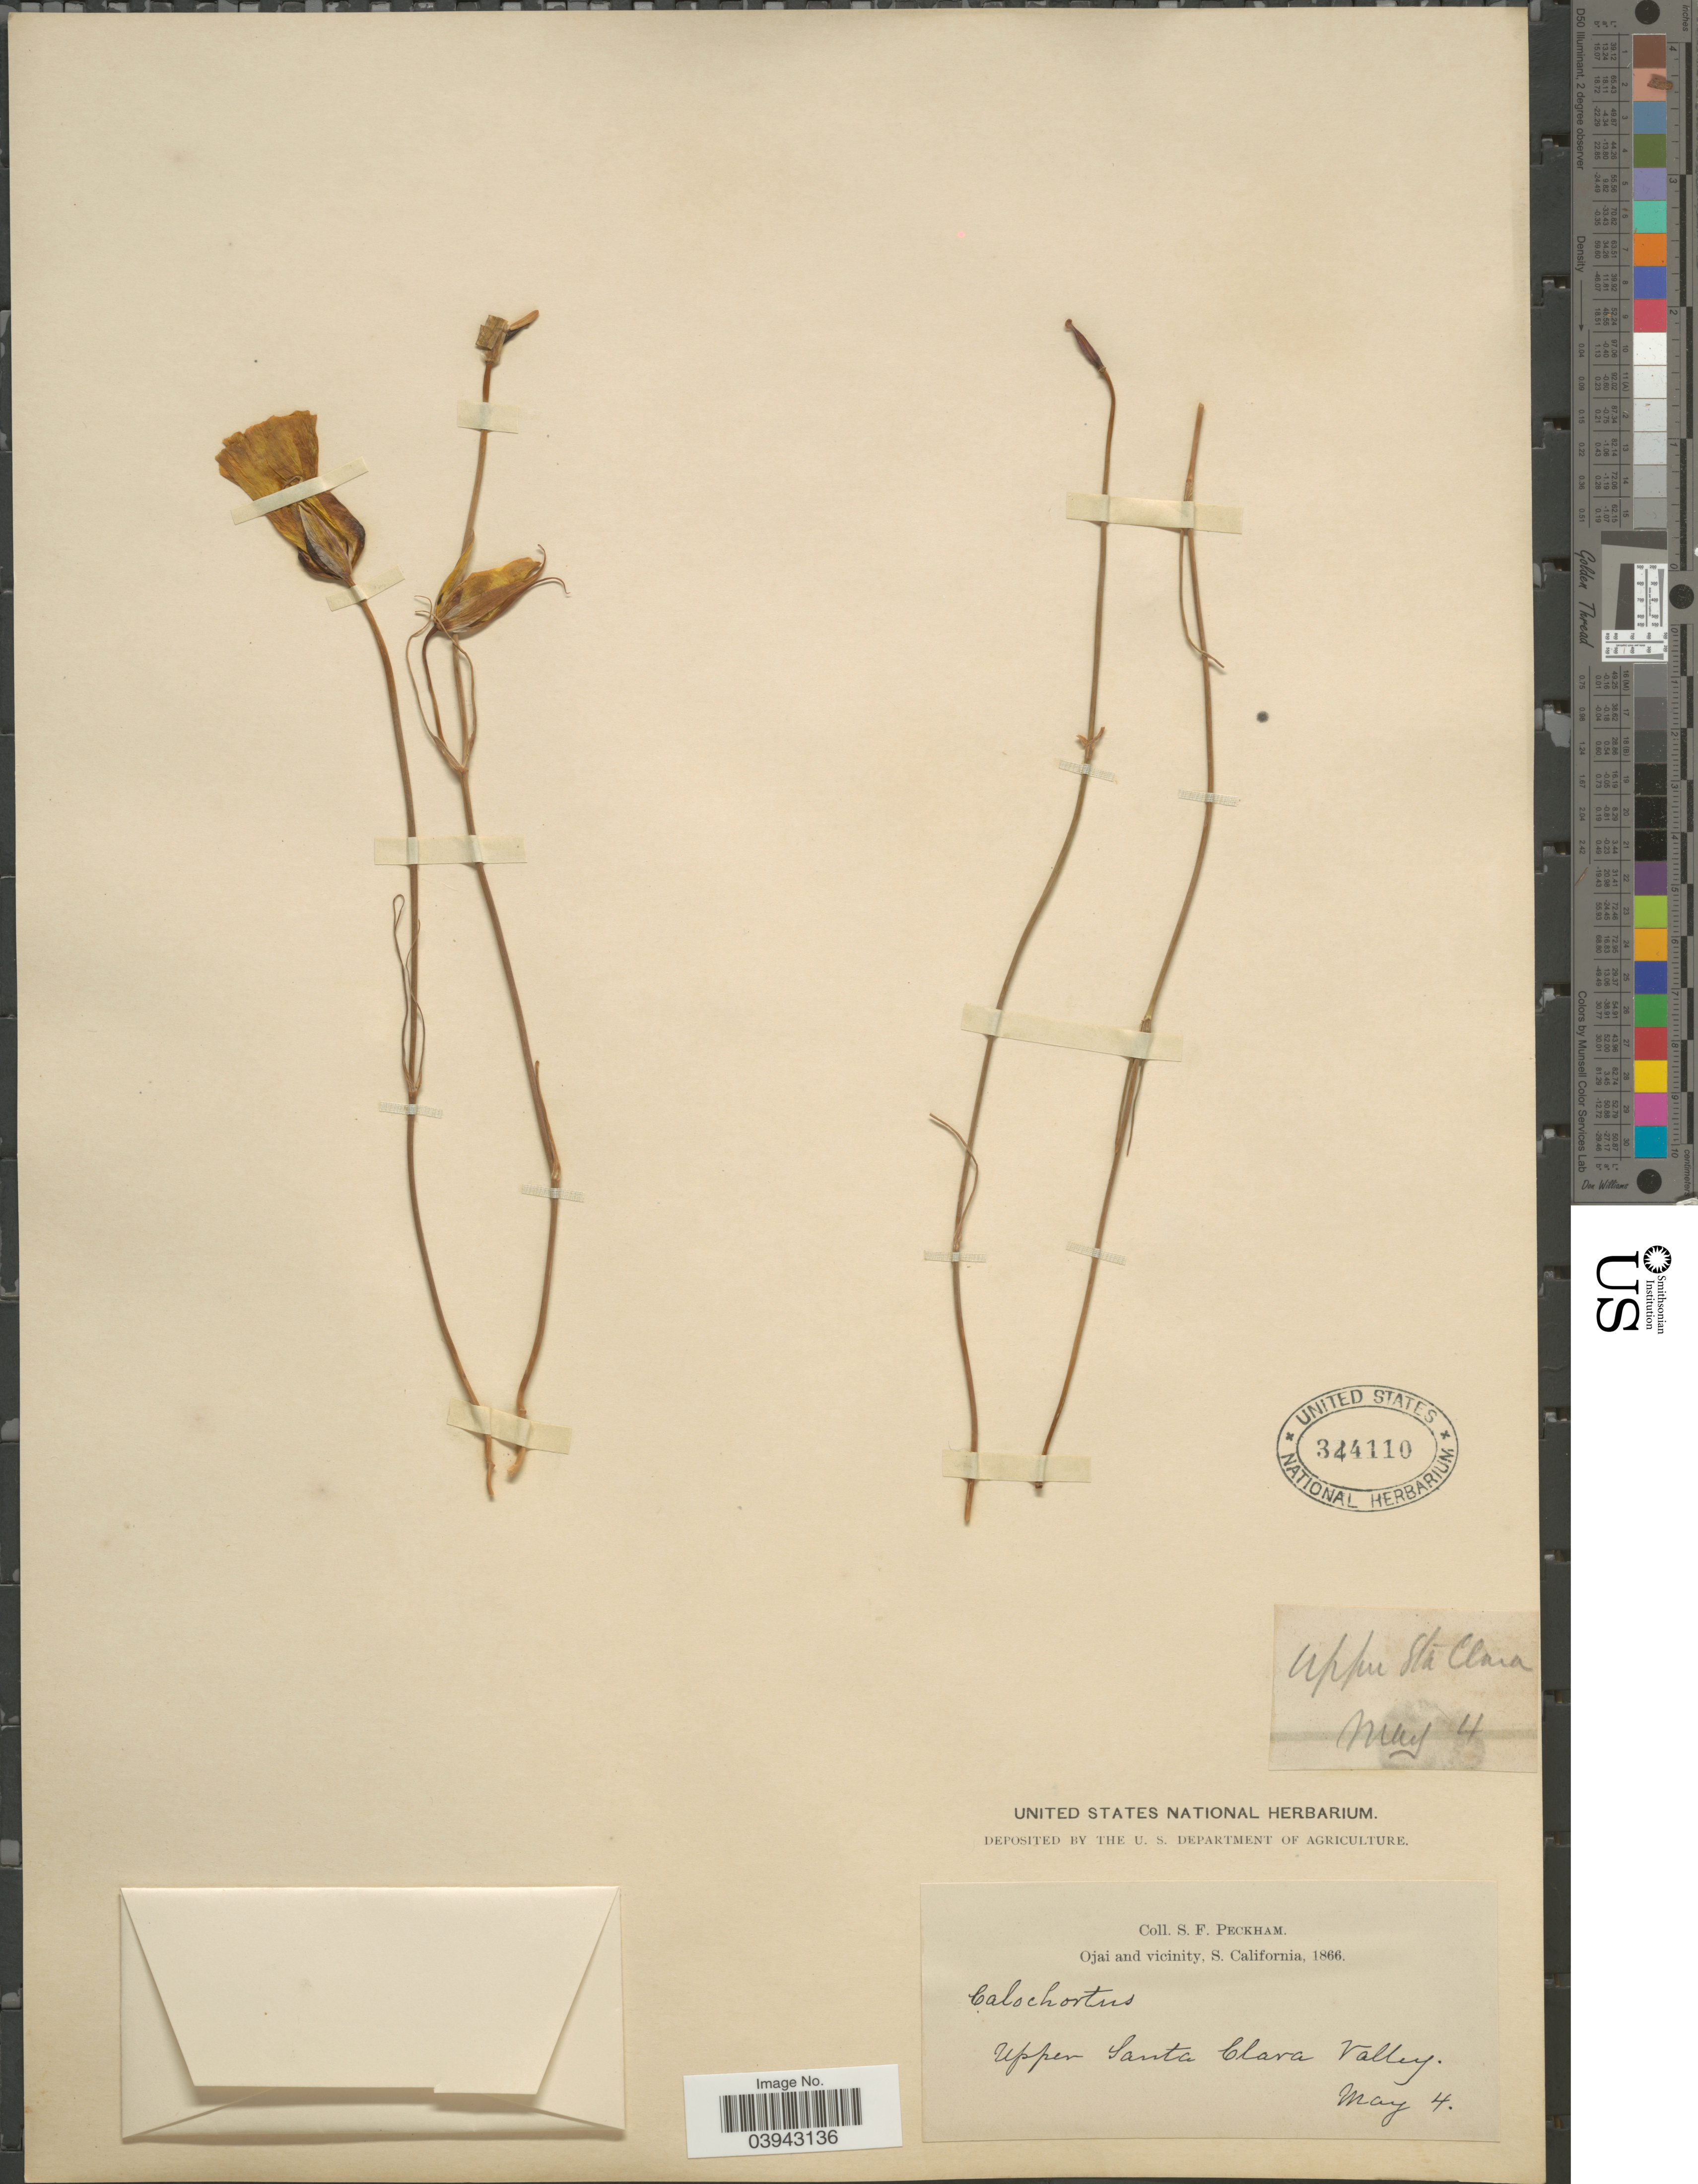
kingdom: Plantae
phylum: Tracheophyta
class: Liliopsida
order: Liliales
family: Liliaceae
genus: Calochortus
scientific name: Calochortus sp.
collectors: S. Peckham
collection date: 1866-05-04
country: United States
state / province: California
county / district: Ventura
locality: Ojai and vicinity, S. California. Upper Santa Clara Valley.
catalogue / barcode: US 344110